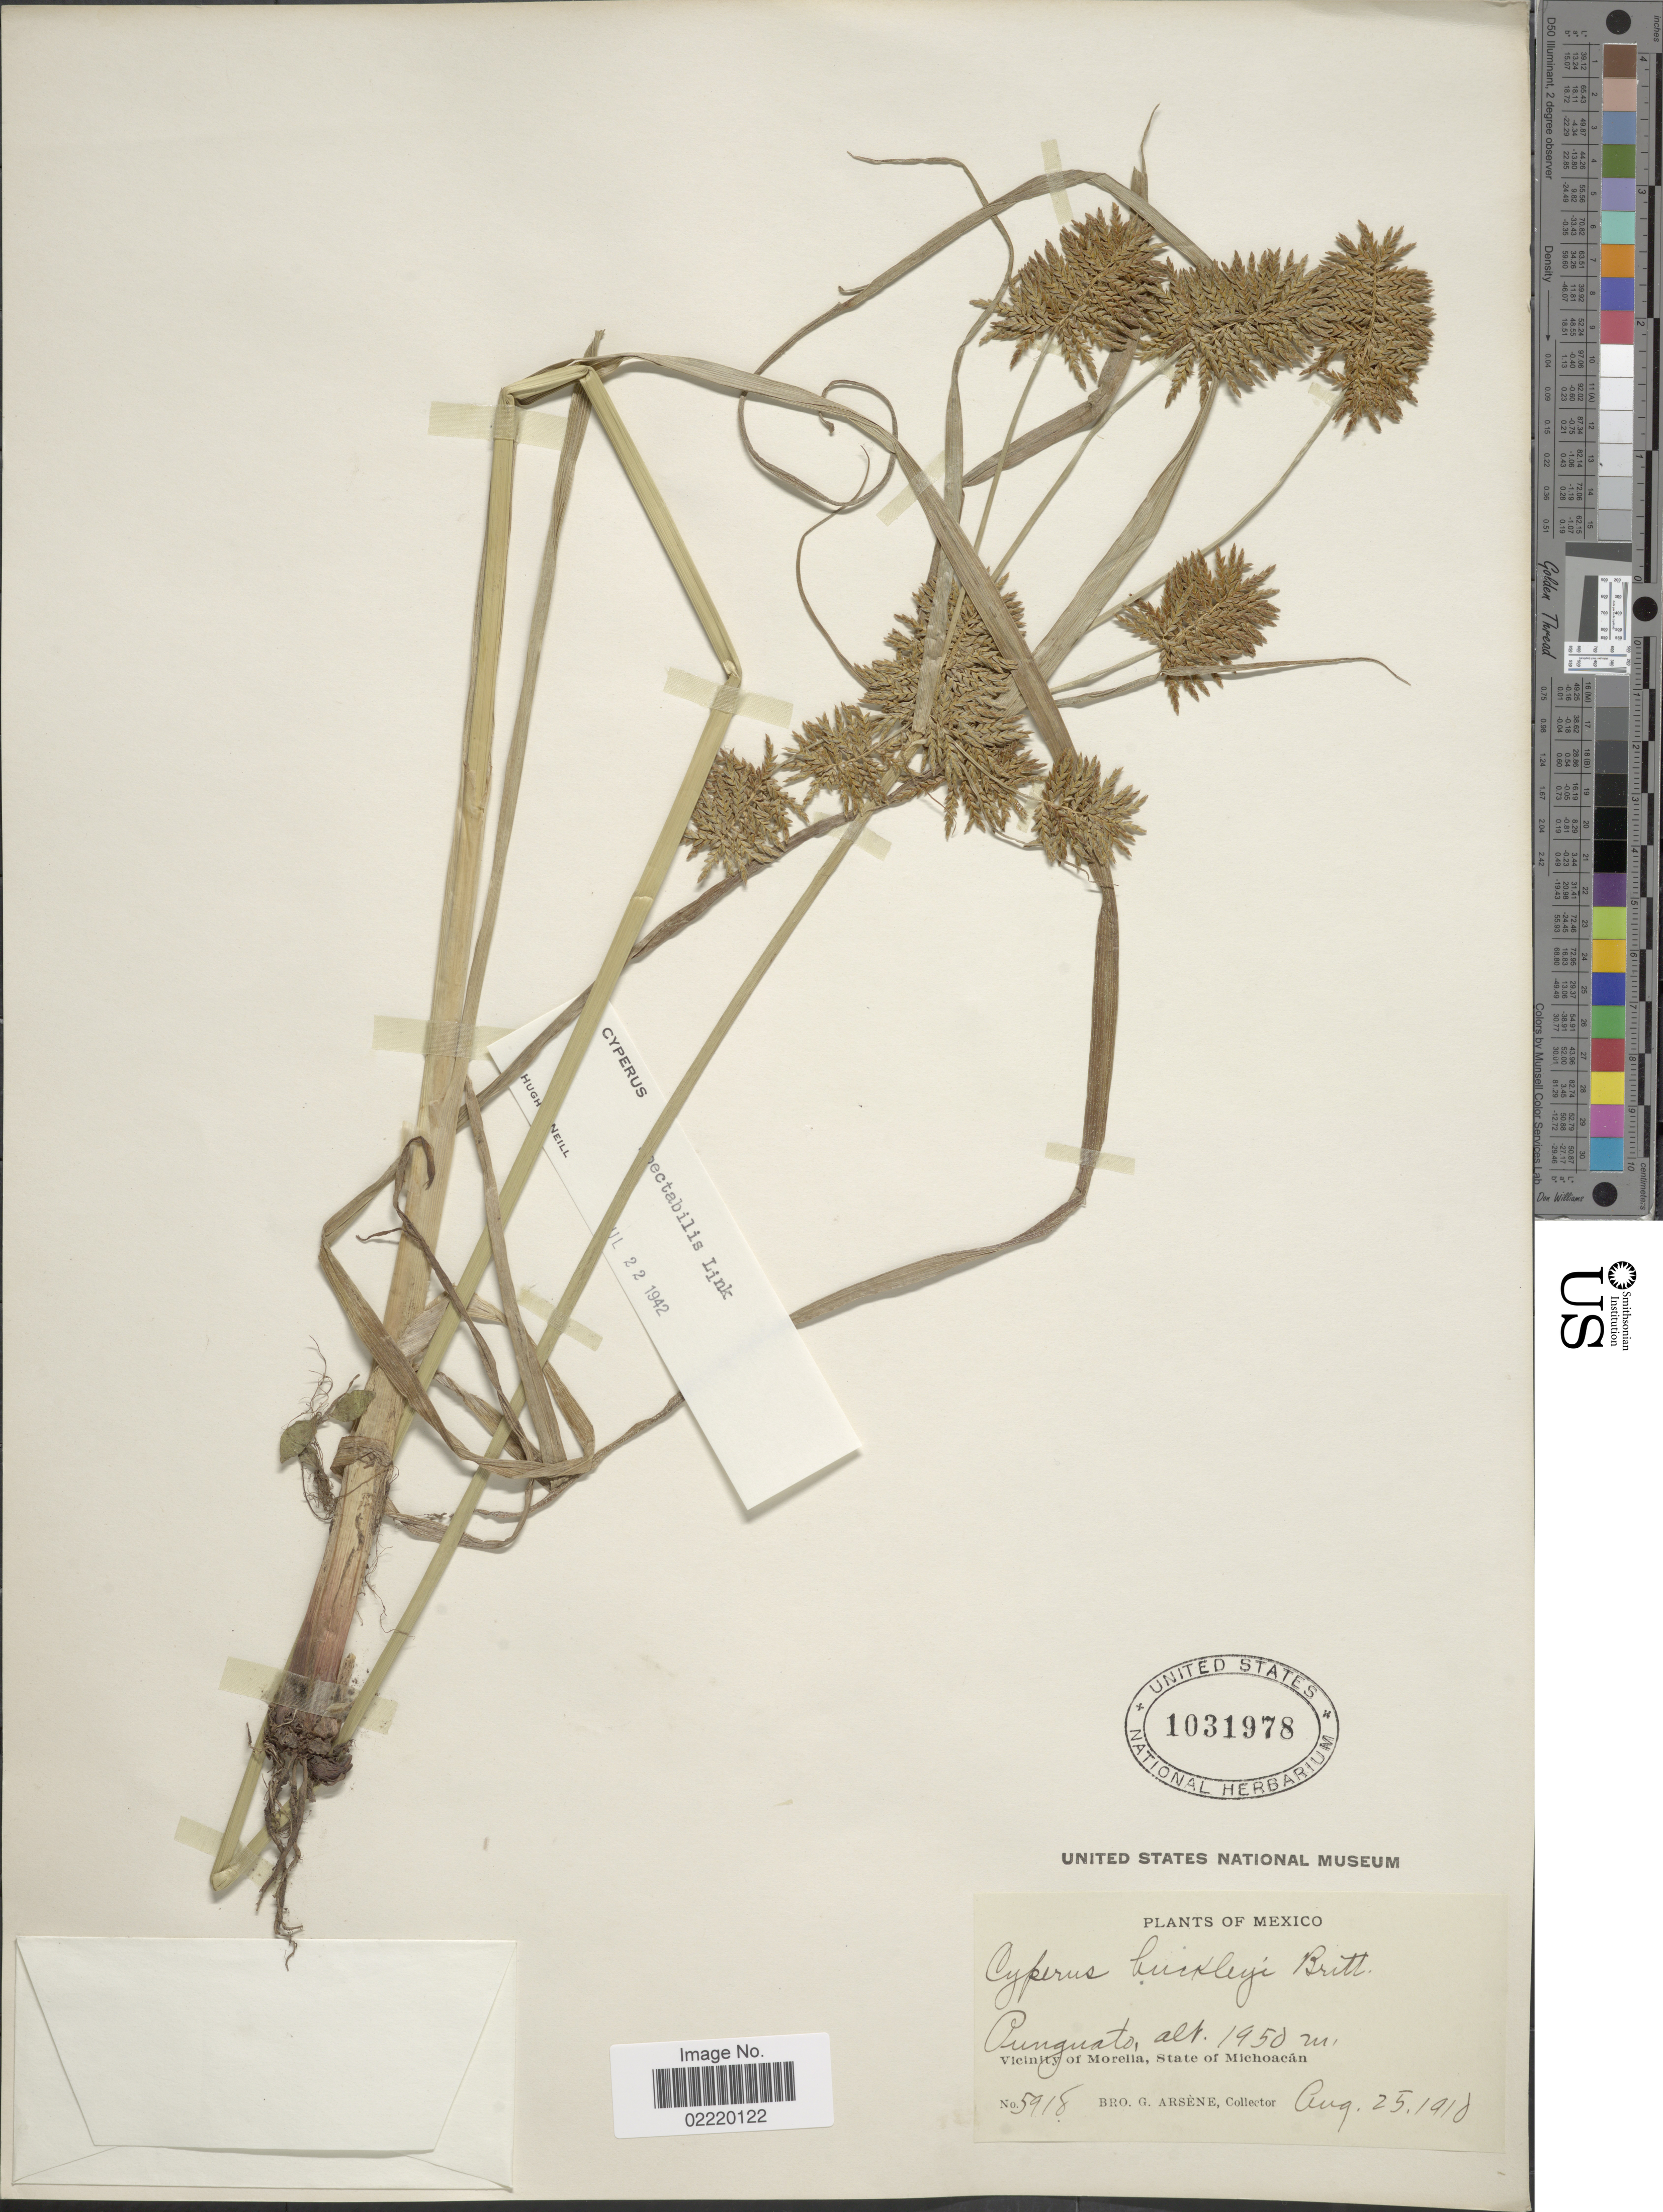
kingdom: Plantae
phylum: Tracheophyta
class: Liliopsida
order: Poales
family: Cyperaceae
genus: Cyperus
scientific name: Cyperus spectabilis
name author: Link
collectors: Bro. G. Arsène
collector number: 5918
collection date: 1910-08-25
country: Mexico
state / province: Michoacán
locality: Punguato, Vicinity of Morelia.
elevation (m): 1950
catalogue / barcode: US 1031978